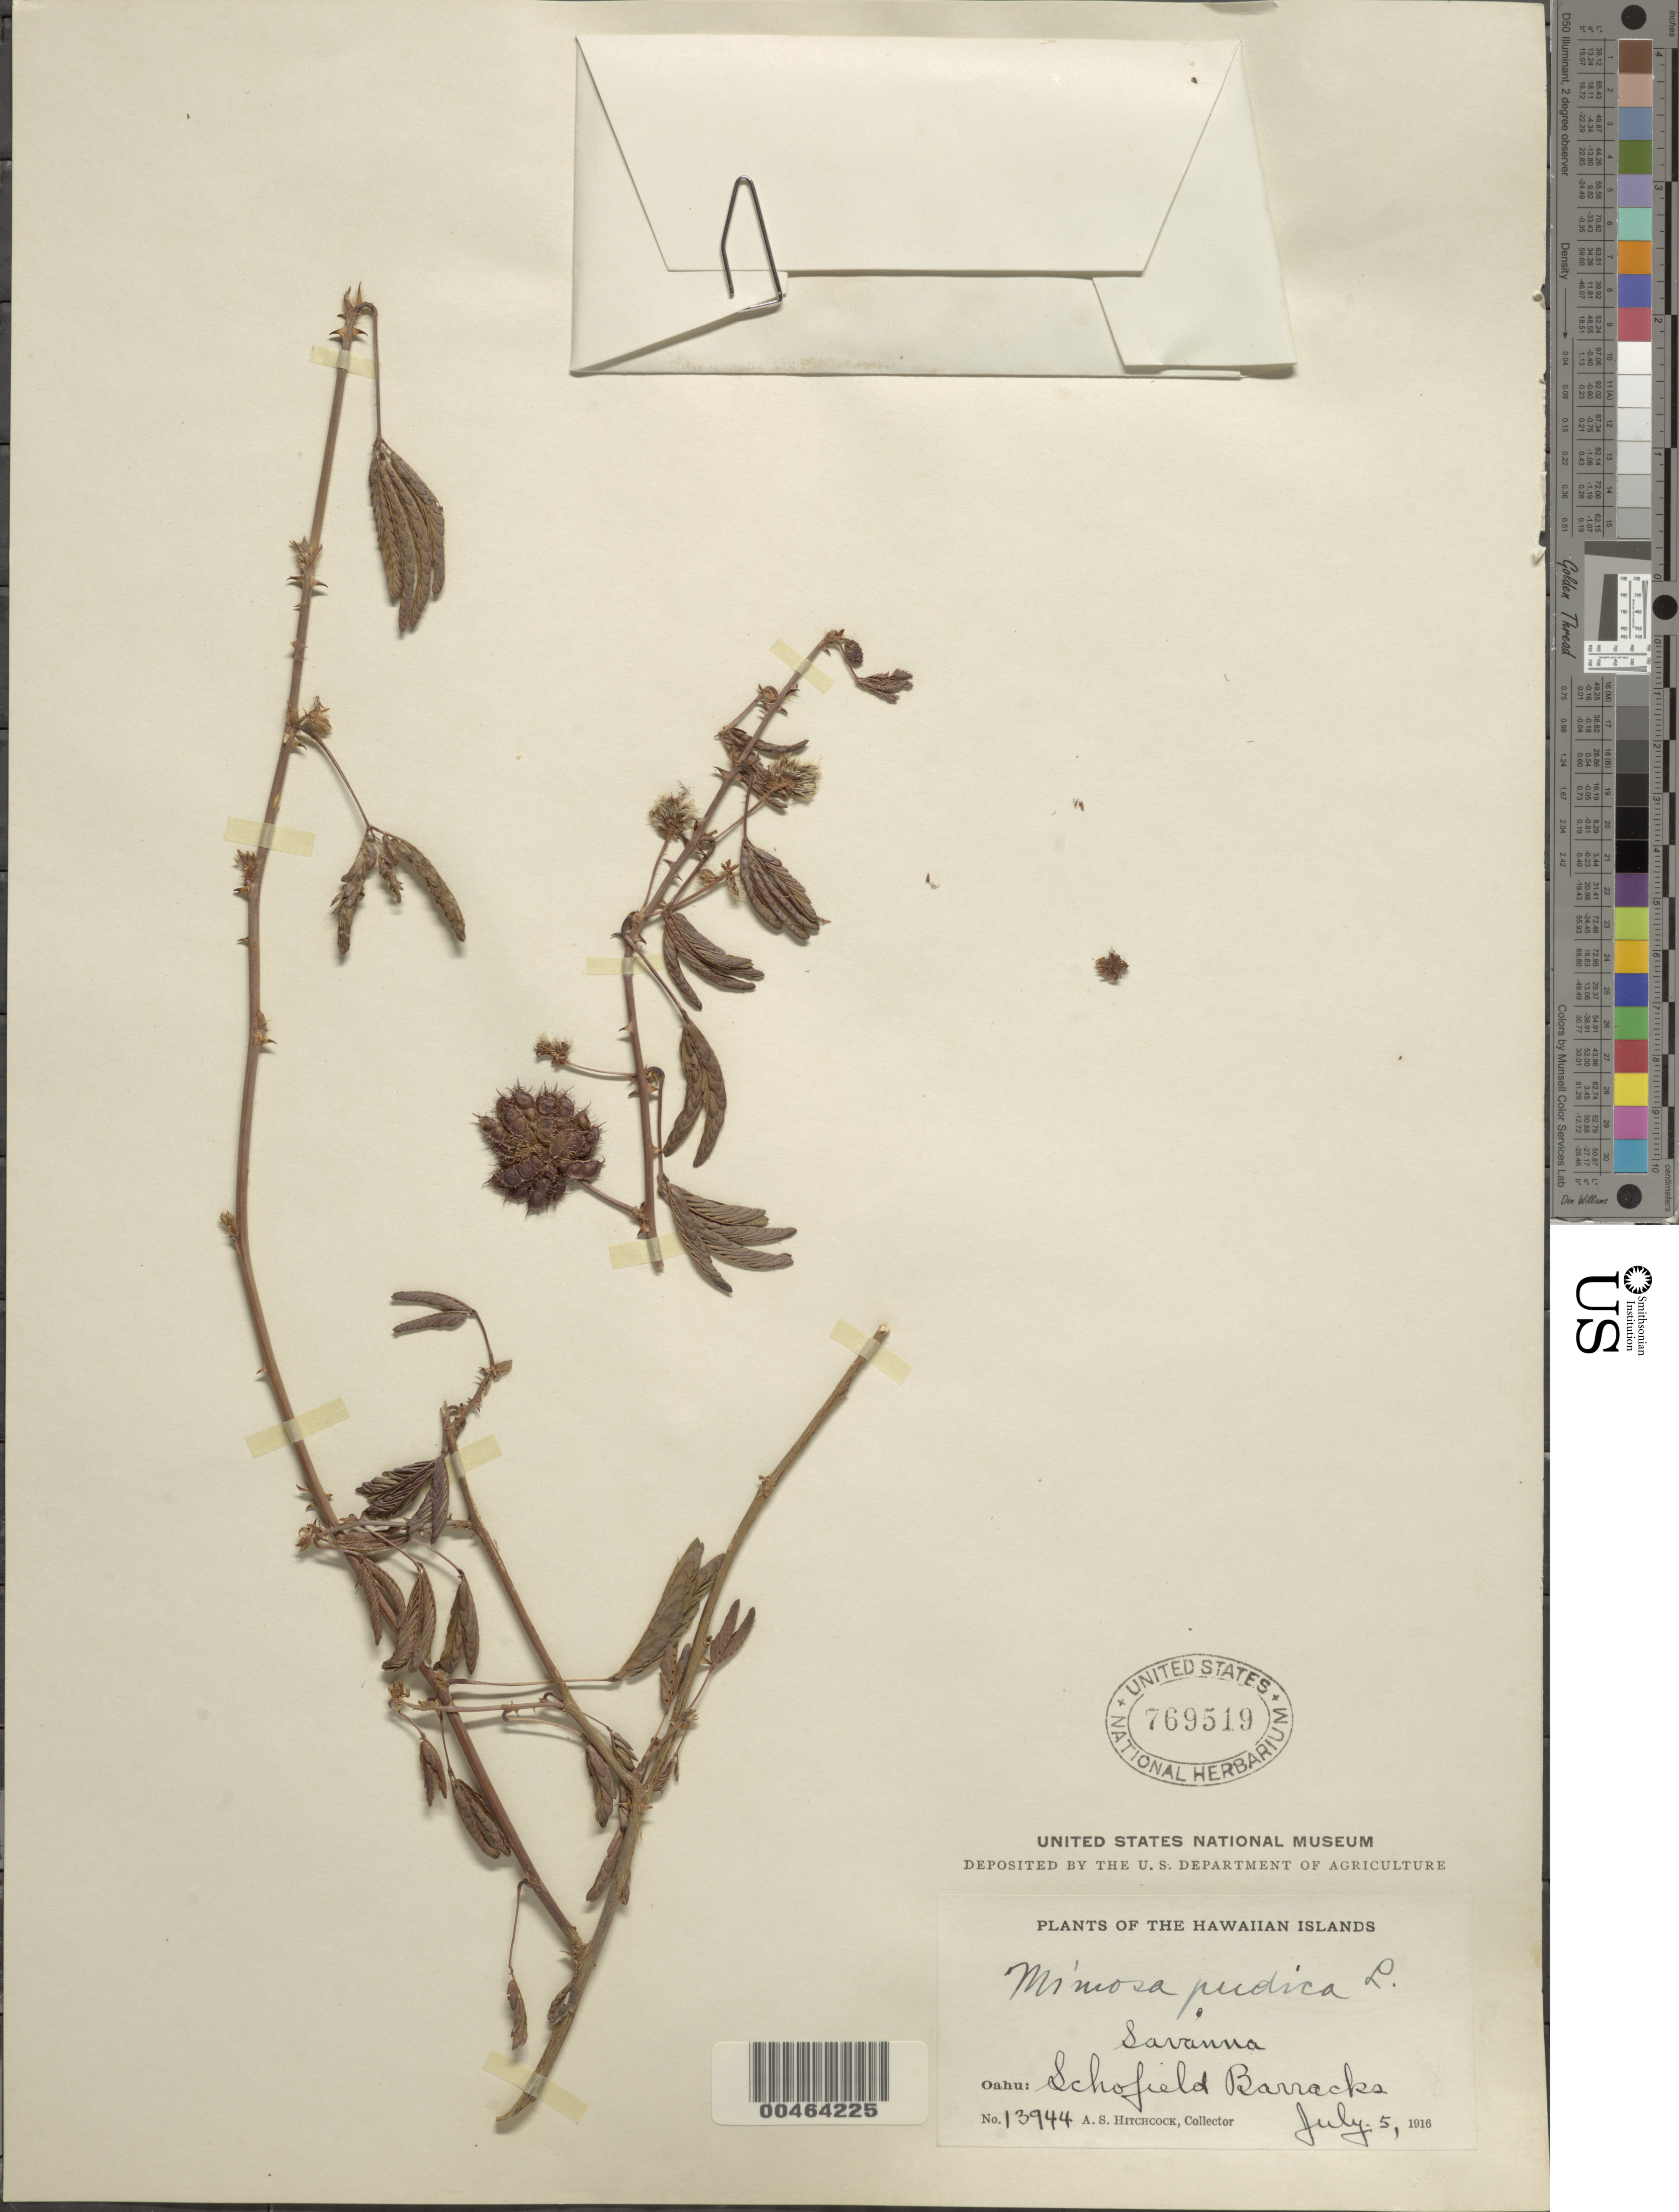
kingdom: Plantae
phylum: Tracheophyta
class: Magnoliopsida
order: Fabales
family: Fabaceae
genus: Mimosa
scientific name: Mimosa pudica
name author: L.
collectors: A. S. Hitchcock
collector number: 13944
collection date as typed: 5 Jul 1916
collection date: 1916-07-05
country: United States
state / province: Hawaii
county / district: Honolulu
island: Oahu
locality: Schofield Barracks. Savanna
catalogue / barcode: US 769519